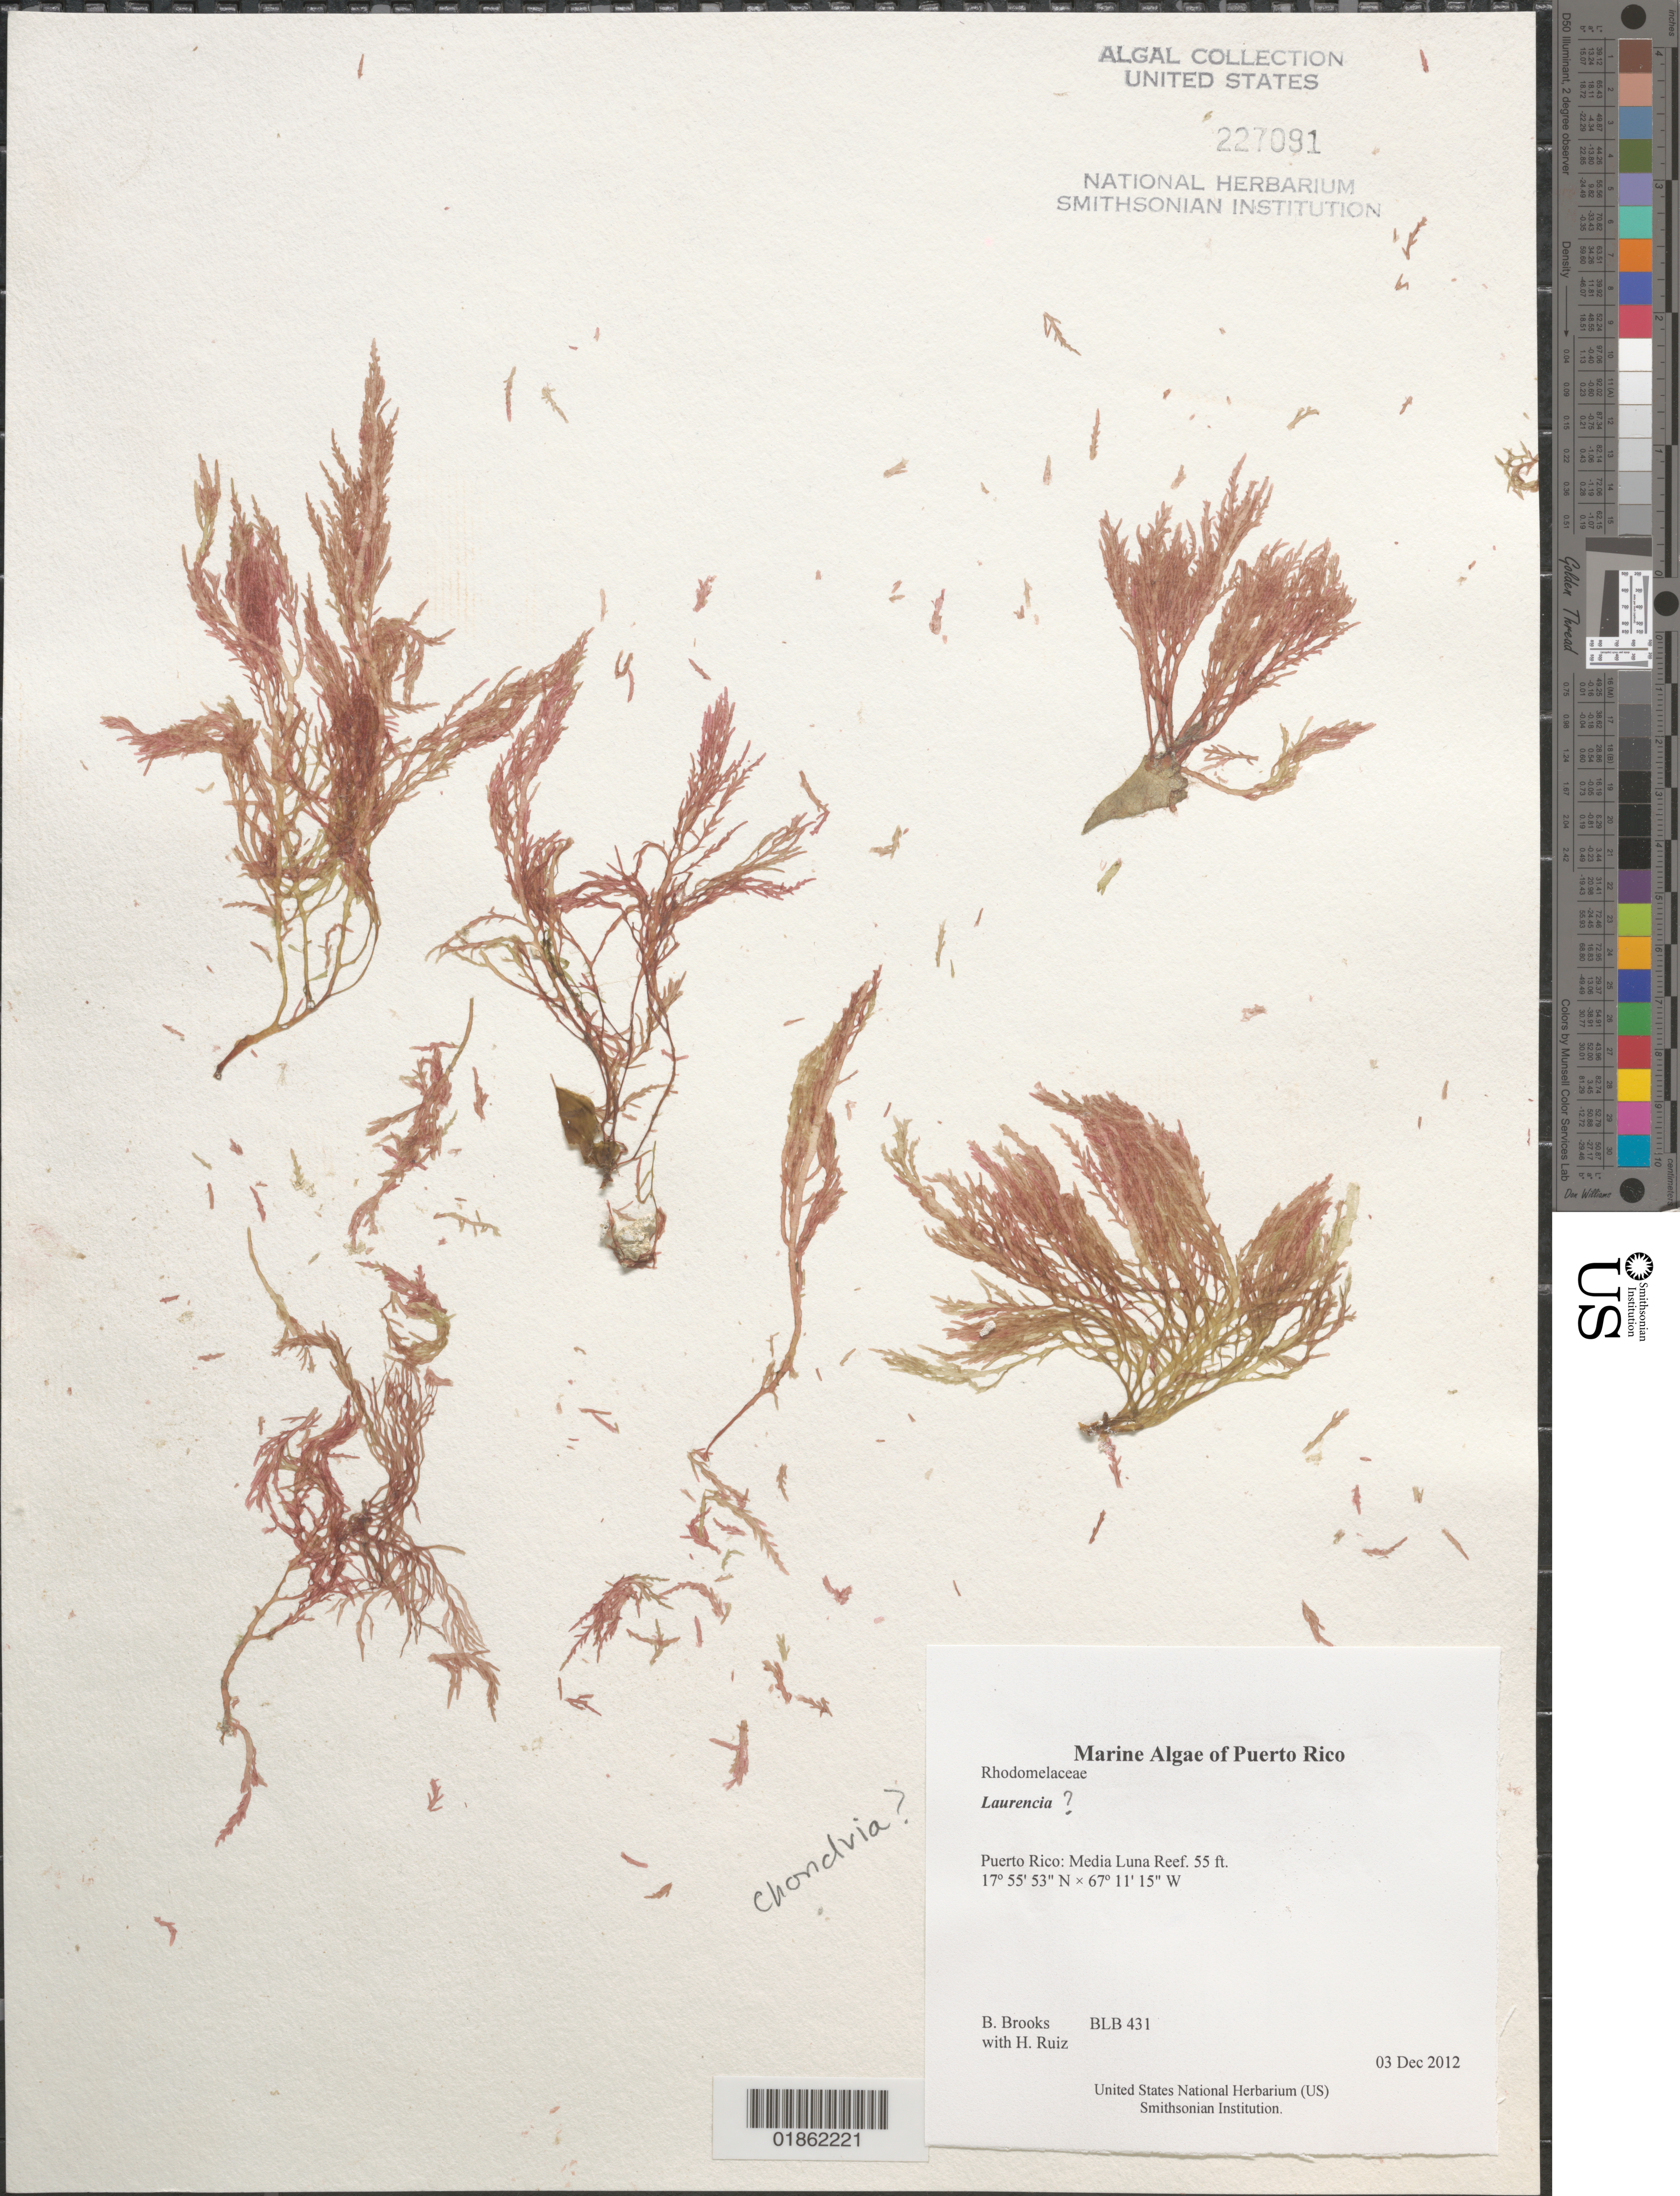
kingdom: Plantae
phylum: Rhodophyta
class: Florideophyceae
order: Ceramiales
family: Rhodomelaceae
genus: Laurencia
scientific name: Laurencia sp.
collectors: B. Brooks & H. Ruiz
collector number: BLB 431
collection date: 2012-12-03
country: Puerto Rico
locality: Lighthouse Rock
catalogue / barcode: US 227091